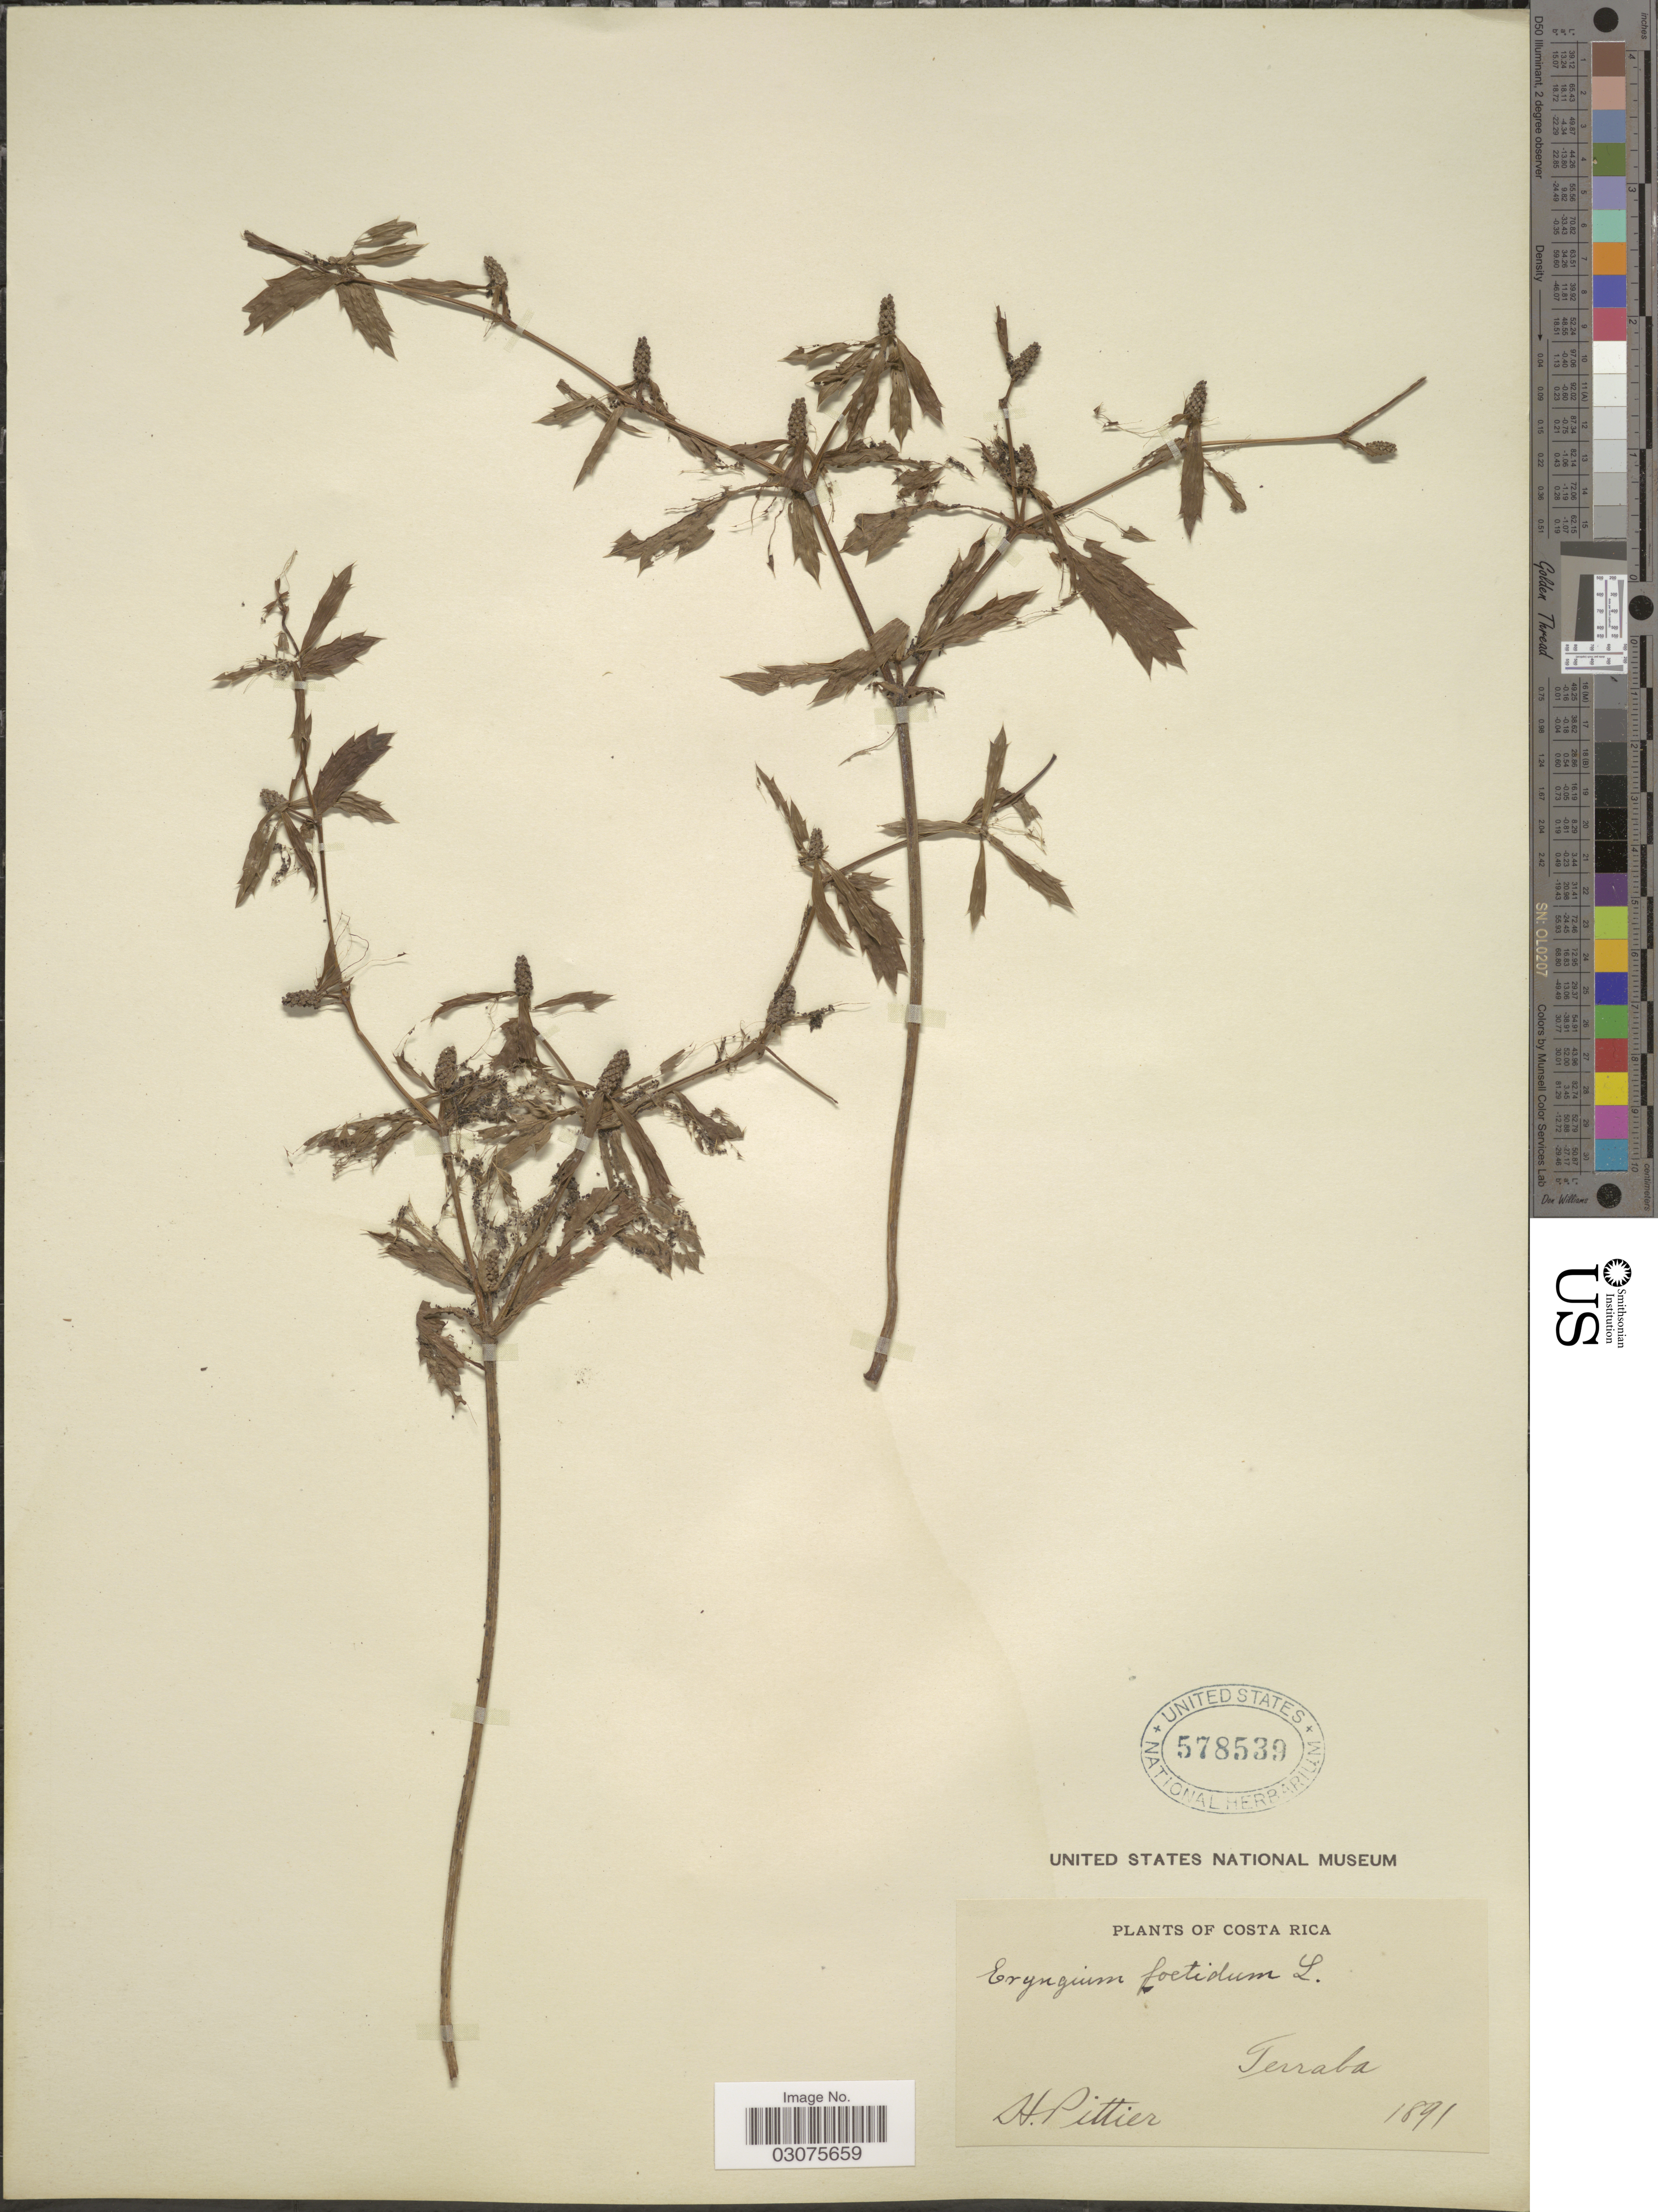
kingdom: Plantae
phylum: Tracheophyta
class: Magnoliopsida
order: Apiales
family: Apiaceae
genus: Eryngium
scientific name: Eryngium foetidum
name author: L.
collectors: H. F. Pittier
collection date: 1891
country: Costa Rica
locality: Terraba.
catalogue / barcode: US 578539